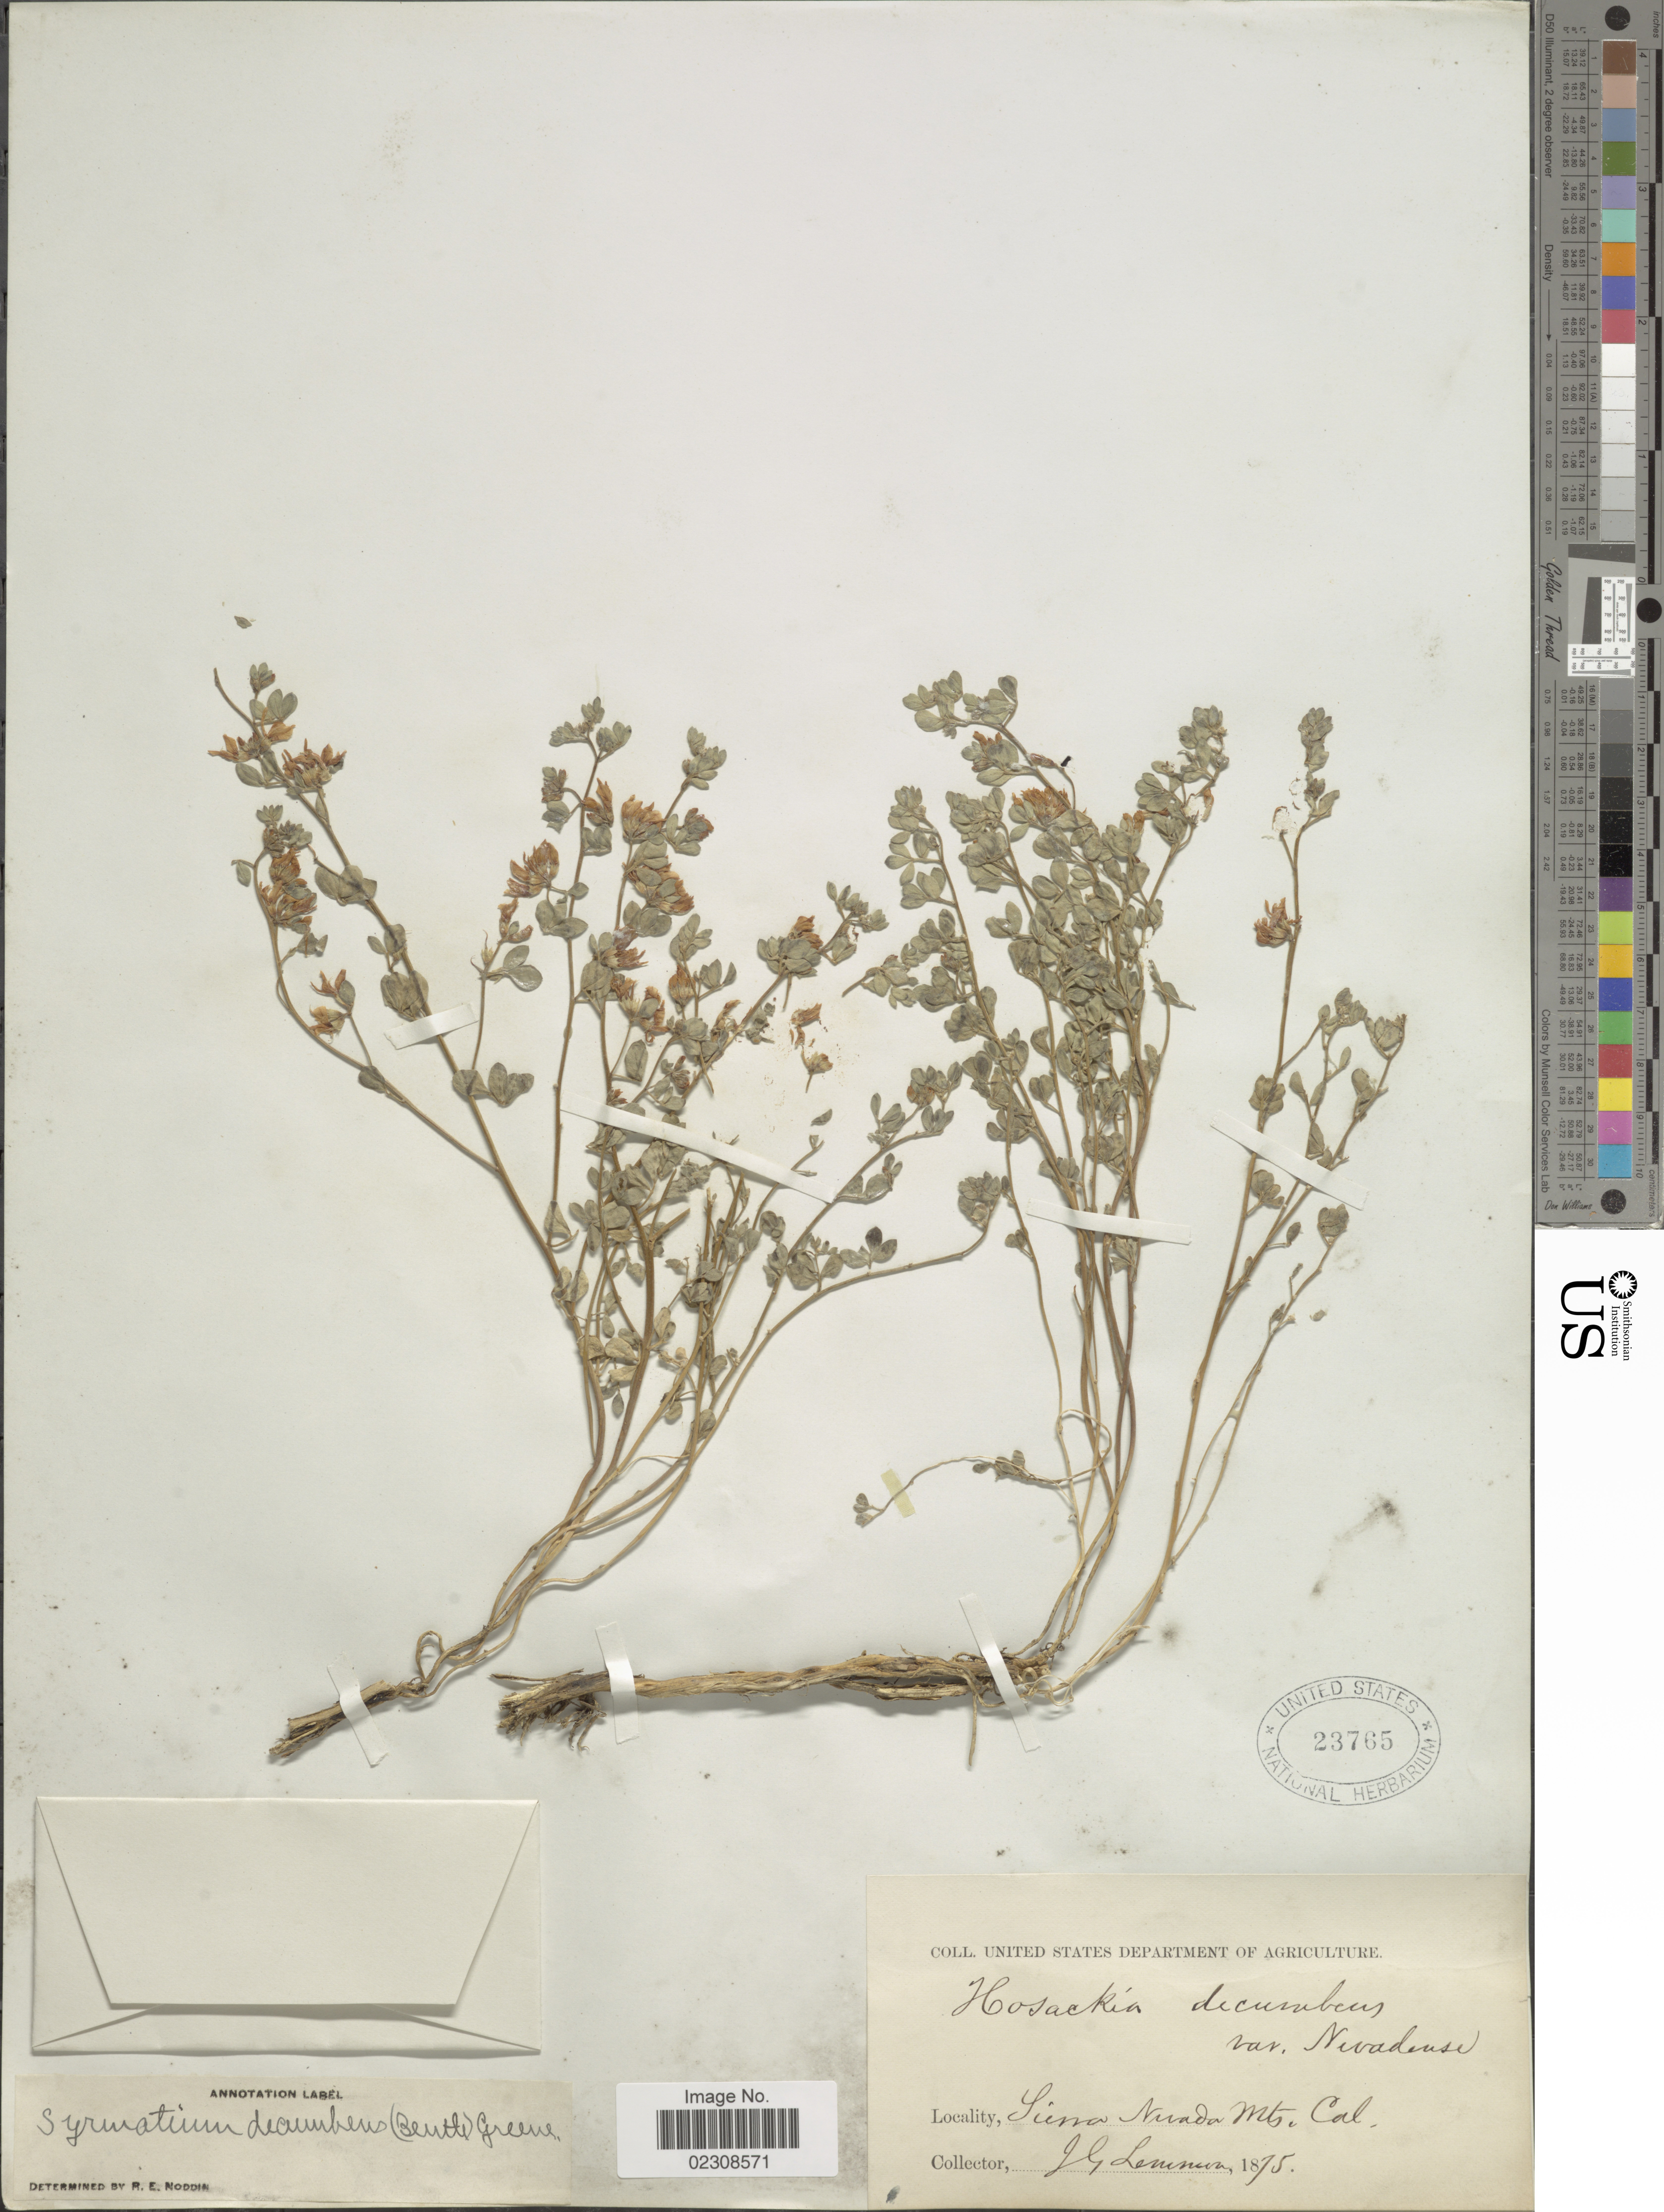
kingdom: Plantae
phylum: Tracheophyta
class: Magnoliopsida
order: Fabales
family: Fabaceae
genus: Syrmatium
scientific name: Syrmatium decumbens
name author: (Benth.) Greene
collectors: J. Lemmon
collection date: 1875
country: United States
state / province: California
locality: Sierra Nevada Mts., Cal.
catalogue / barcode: US 23765